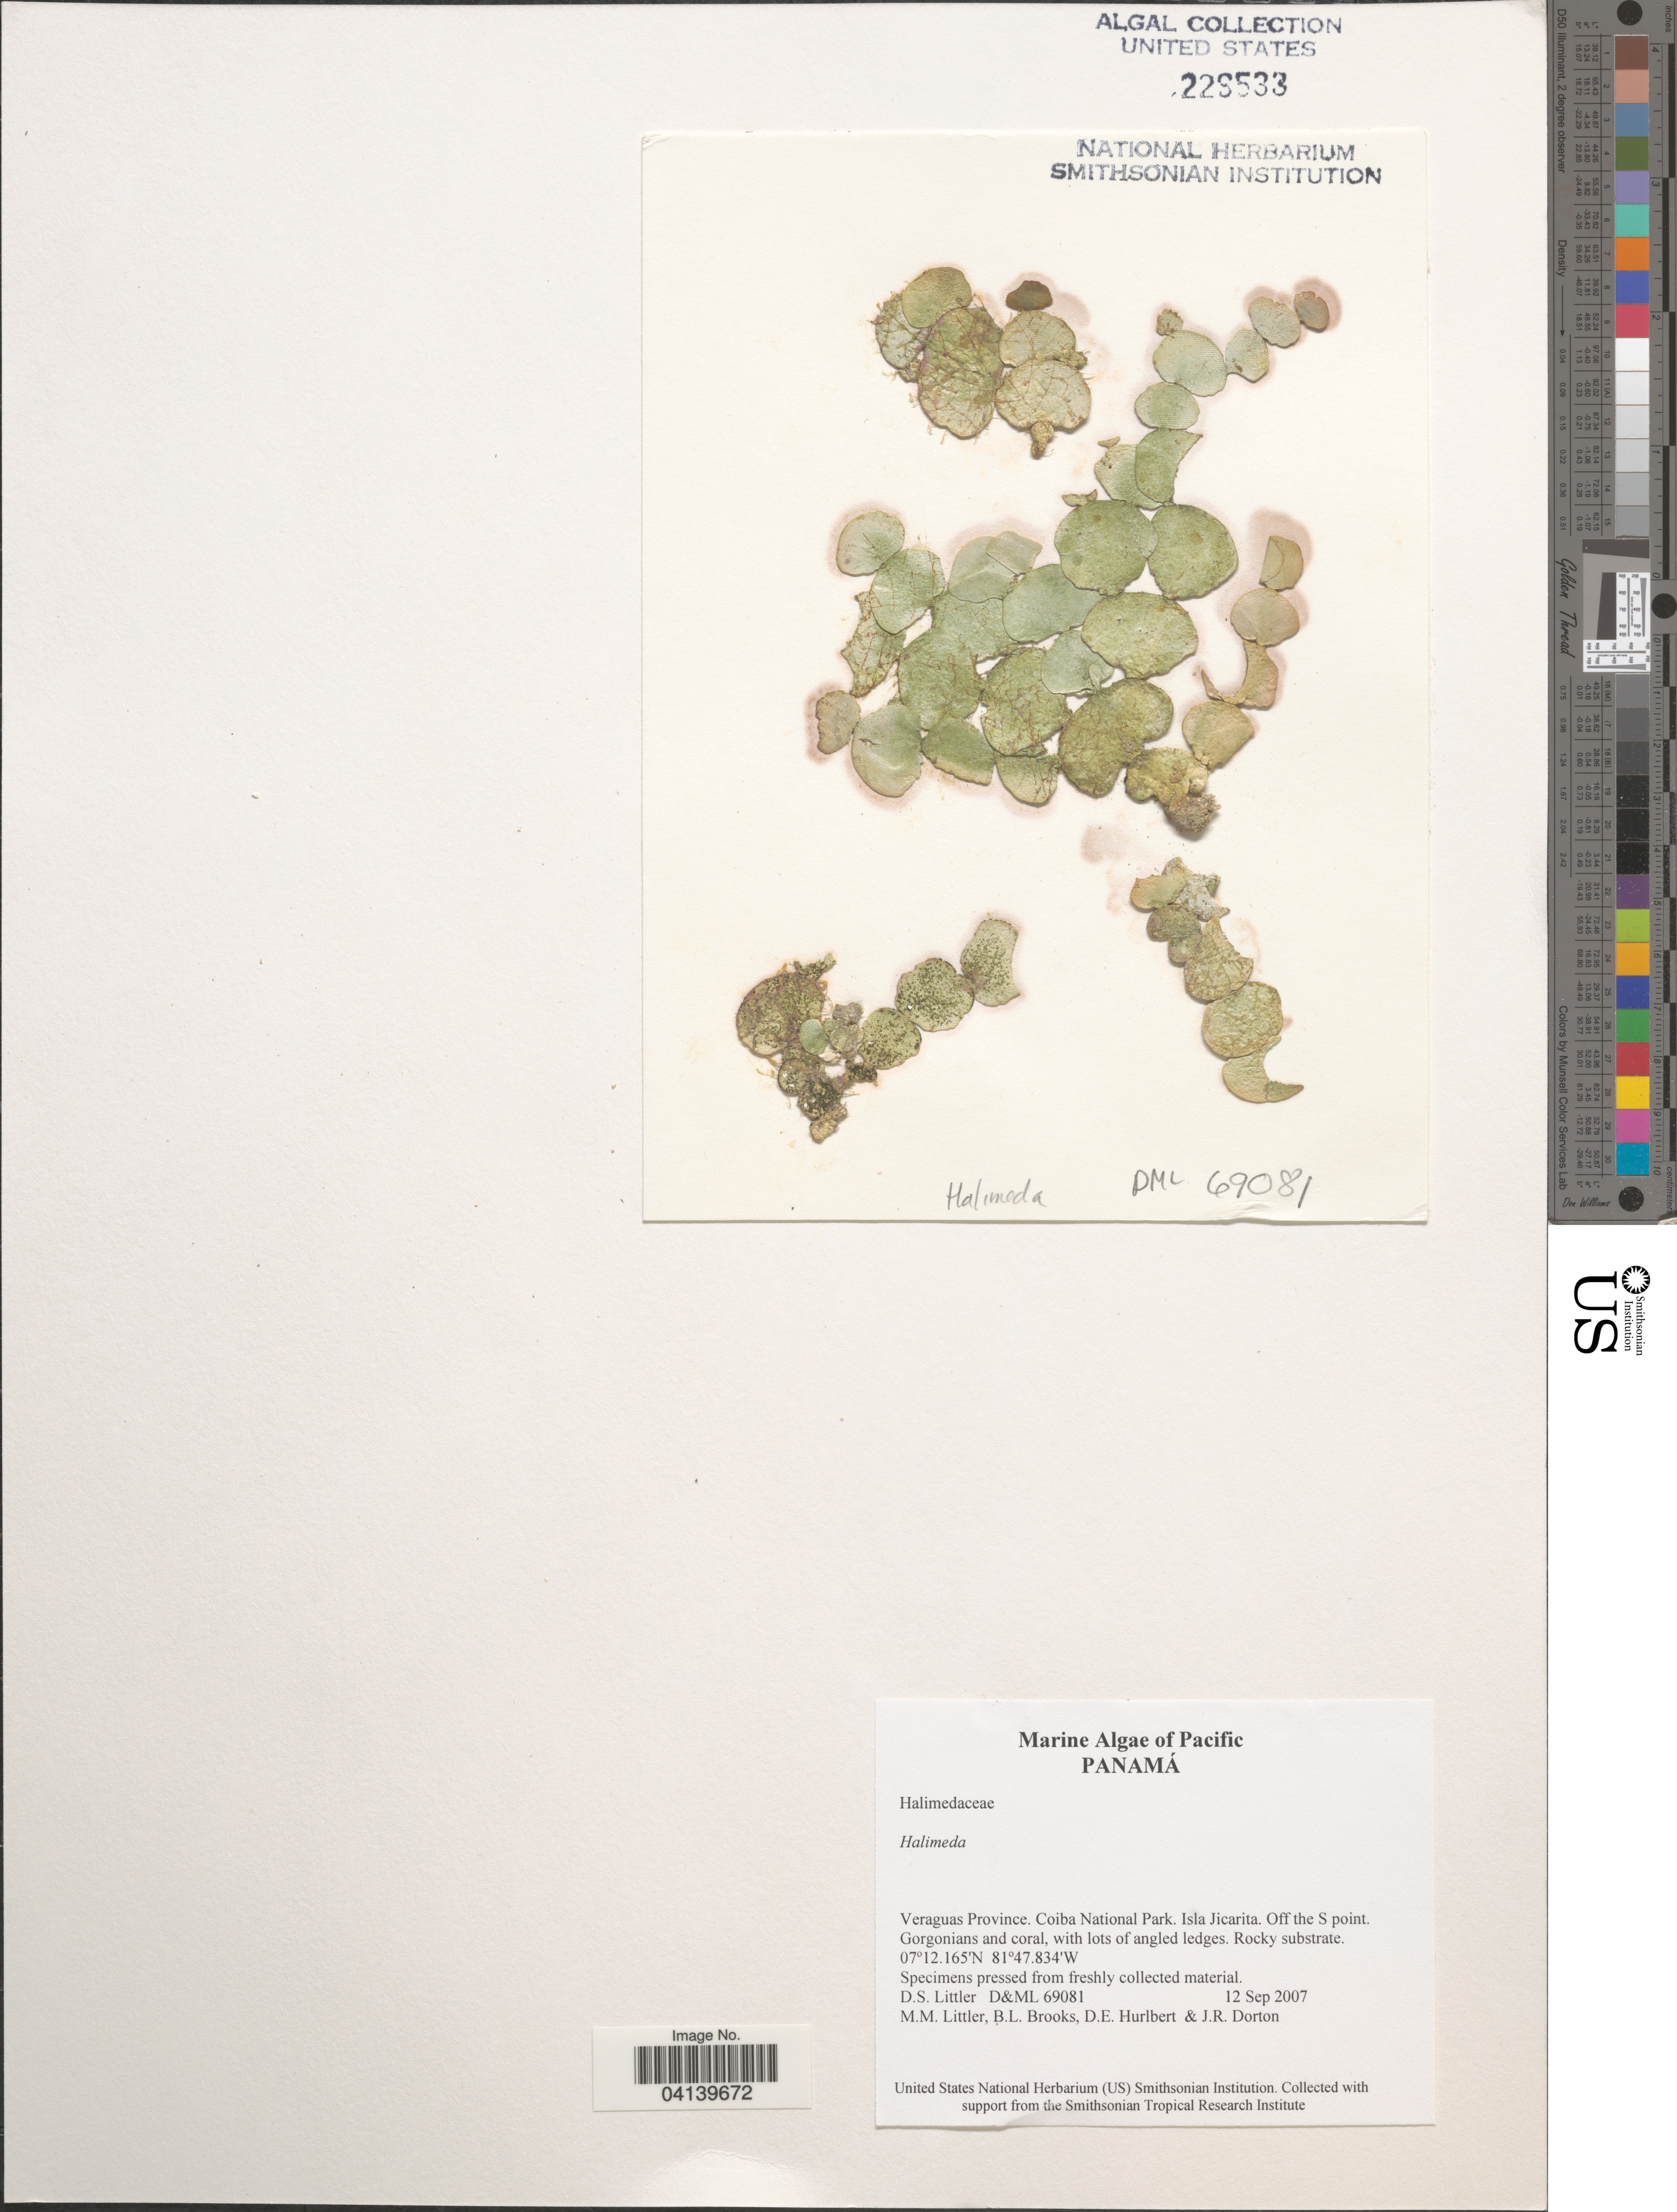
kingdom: Plantae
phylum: Chlorophyta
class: Ulvophyceae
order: Bryopsidales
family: Halimedaceae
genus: Halimeda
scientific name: Halimeda sp.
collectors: D. S. Littler, B. Brooks, D. Hurlbert & J. Dorton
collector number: D&ML 69081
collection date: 2007-09-12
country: Panama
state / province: Veraguas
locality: Pacific. Coiba National Park. Isla Jicarita. Off the S Point.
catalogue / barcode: US 229533